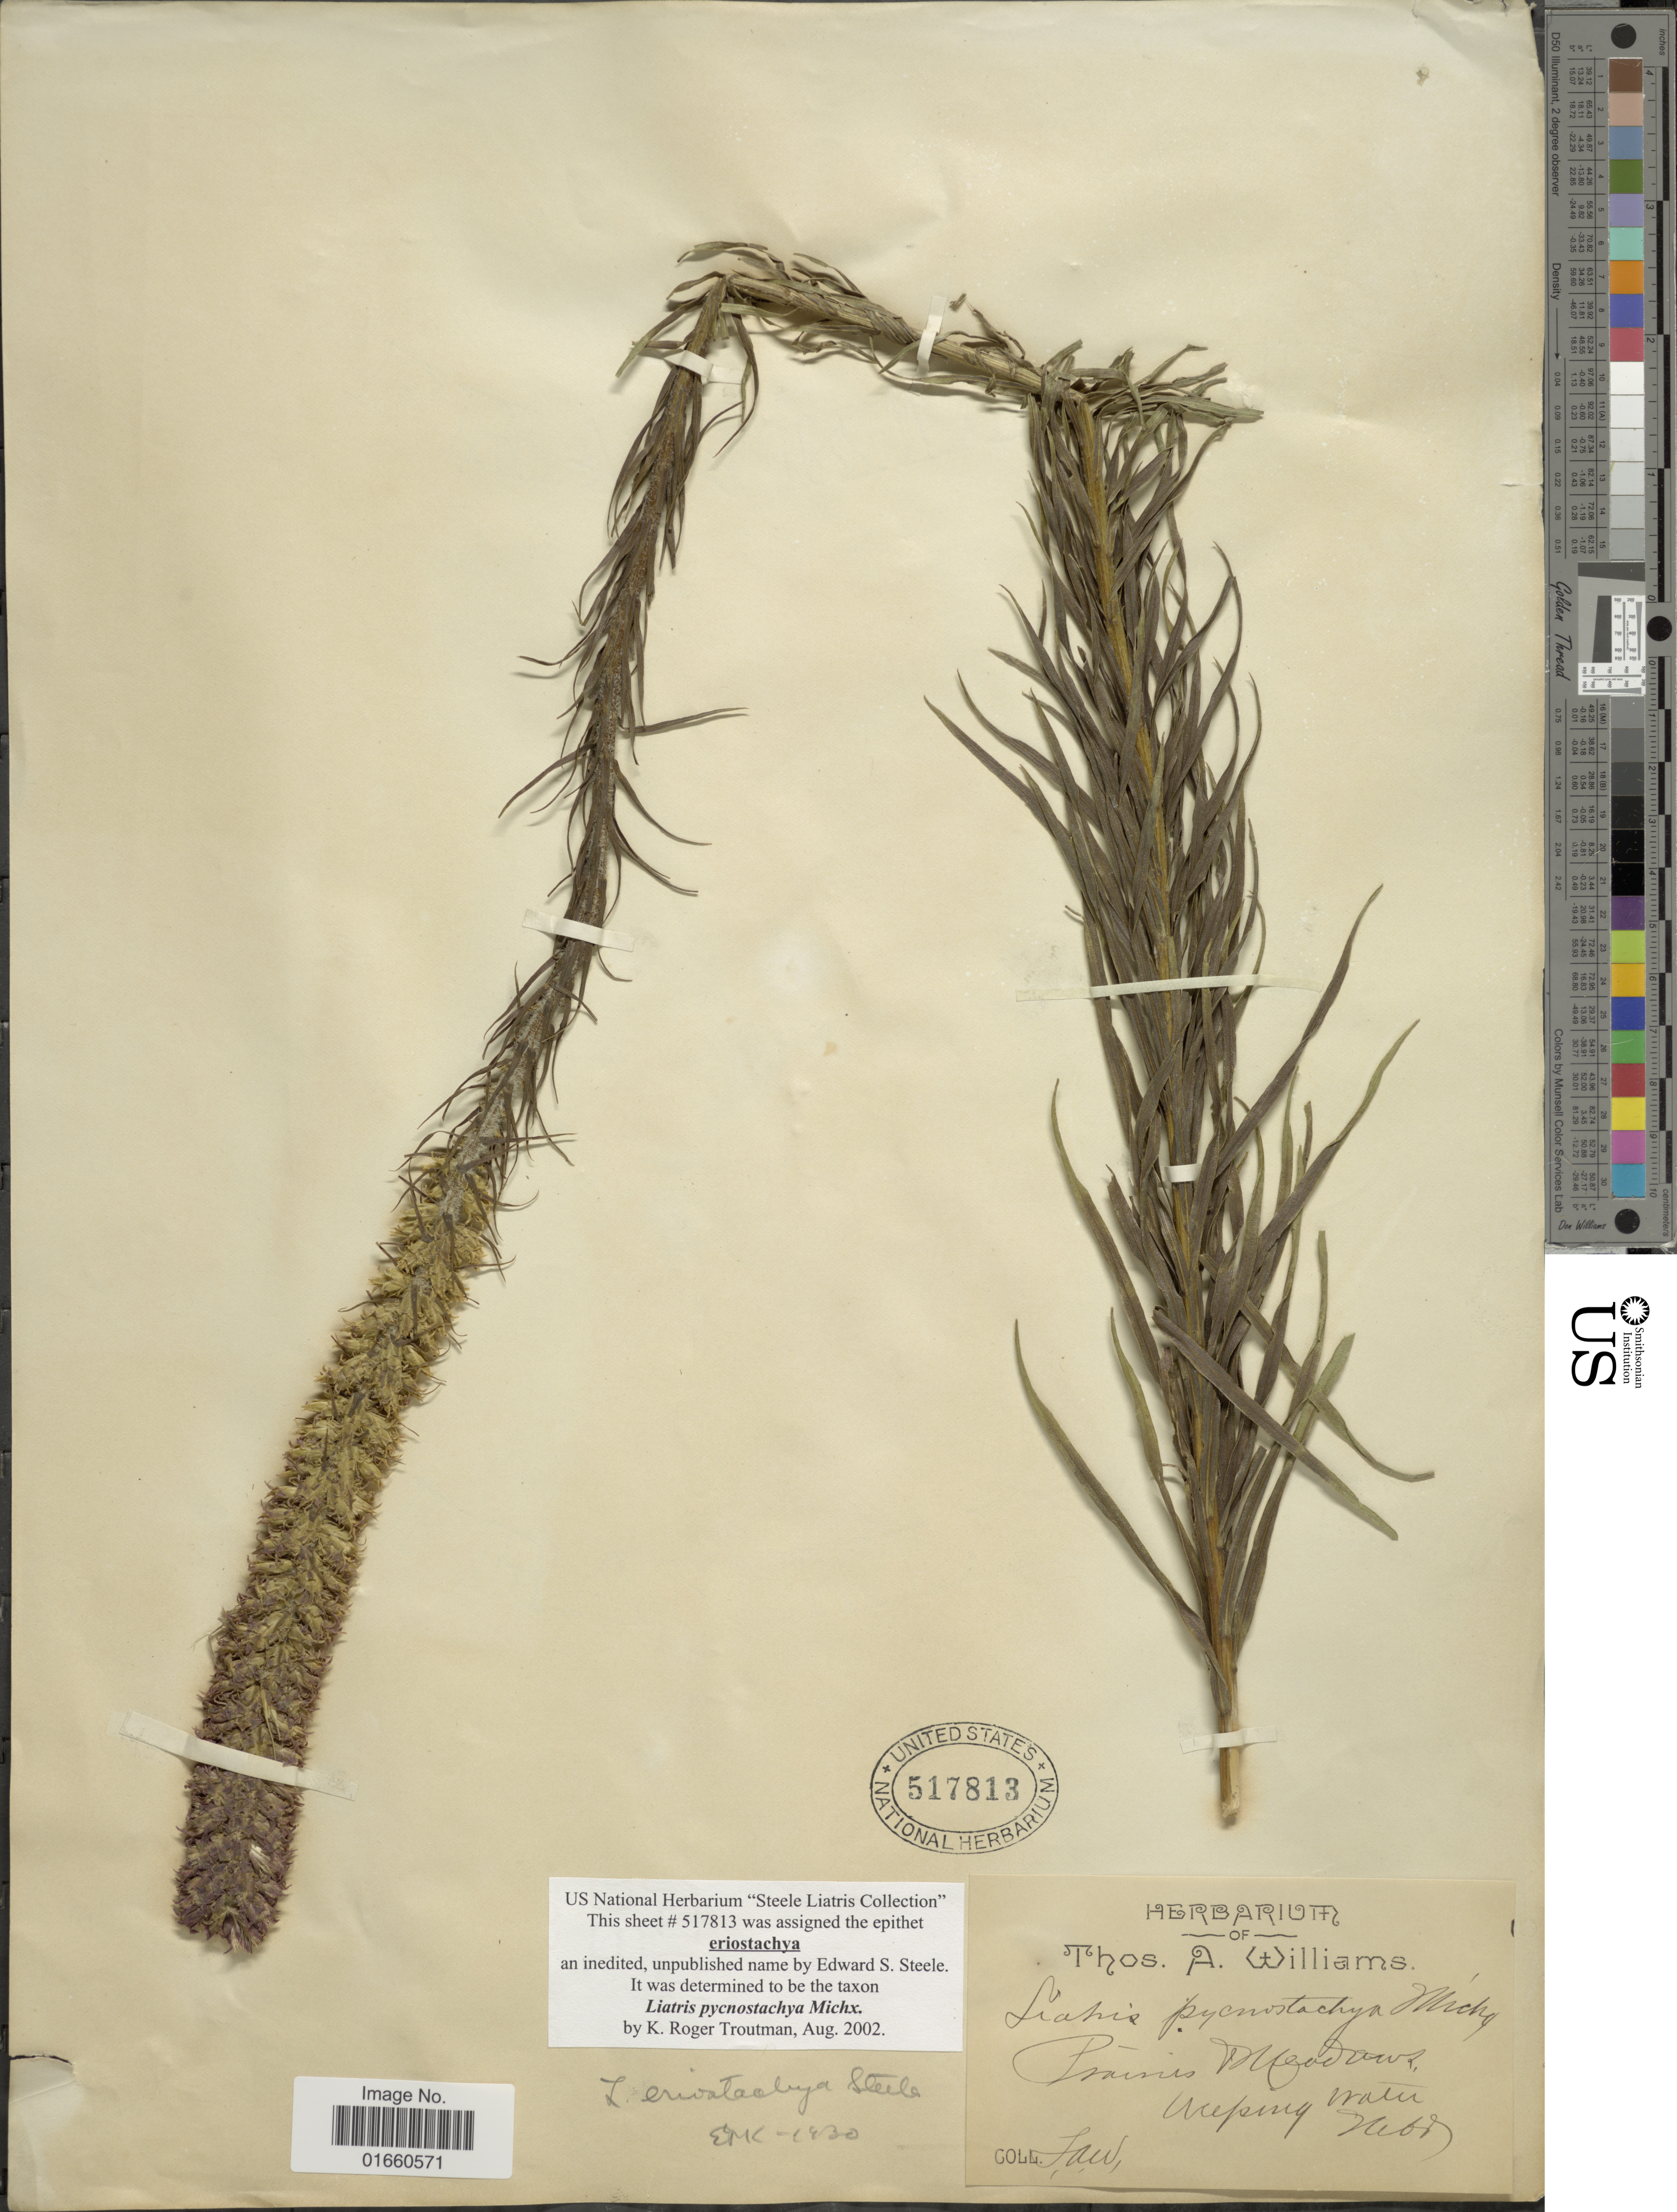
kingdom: Plantae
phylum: Tracheophyta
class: Magnoliopsida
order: Asterales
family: Asteraceae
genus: Liatris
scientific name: Liatris pycnostachya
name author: Michx.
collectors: T. A. Williams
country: United States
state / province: Nebraska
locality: Prairies Meadows, Weeping Water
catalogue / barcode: US 517813